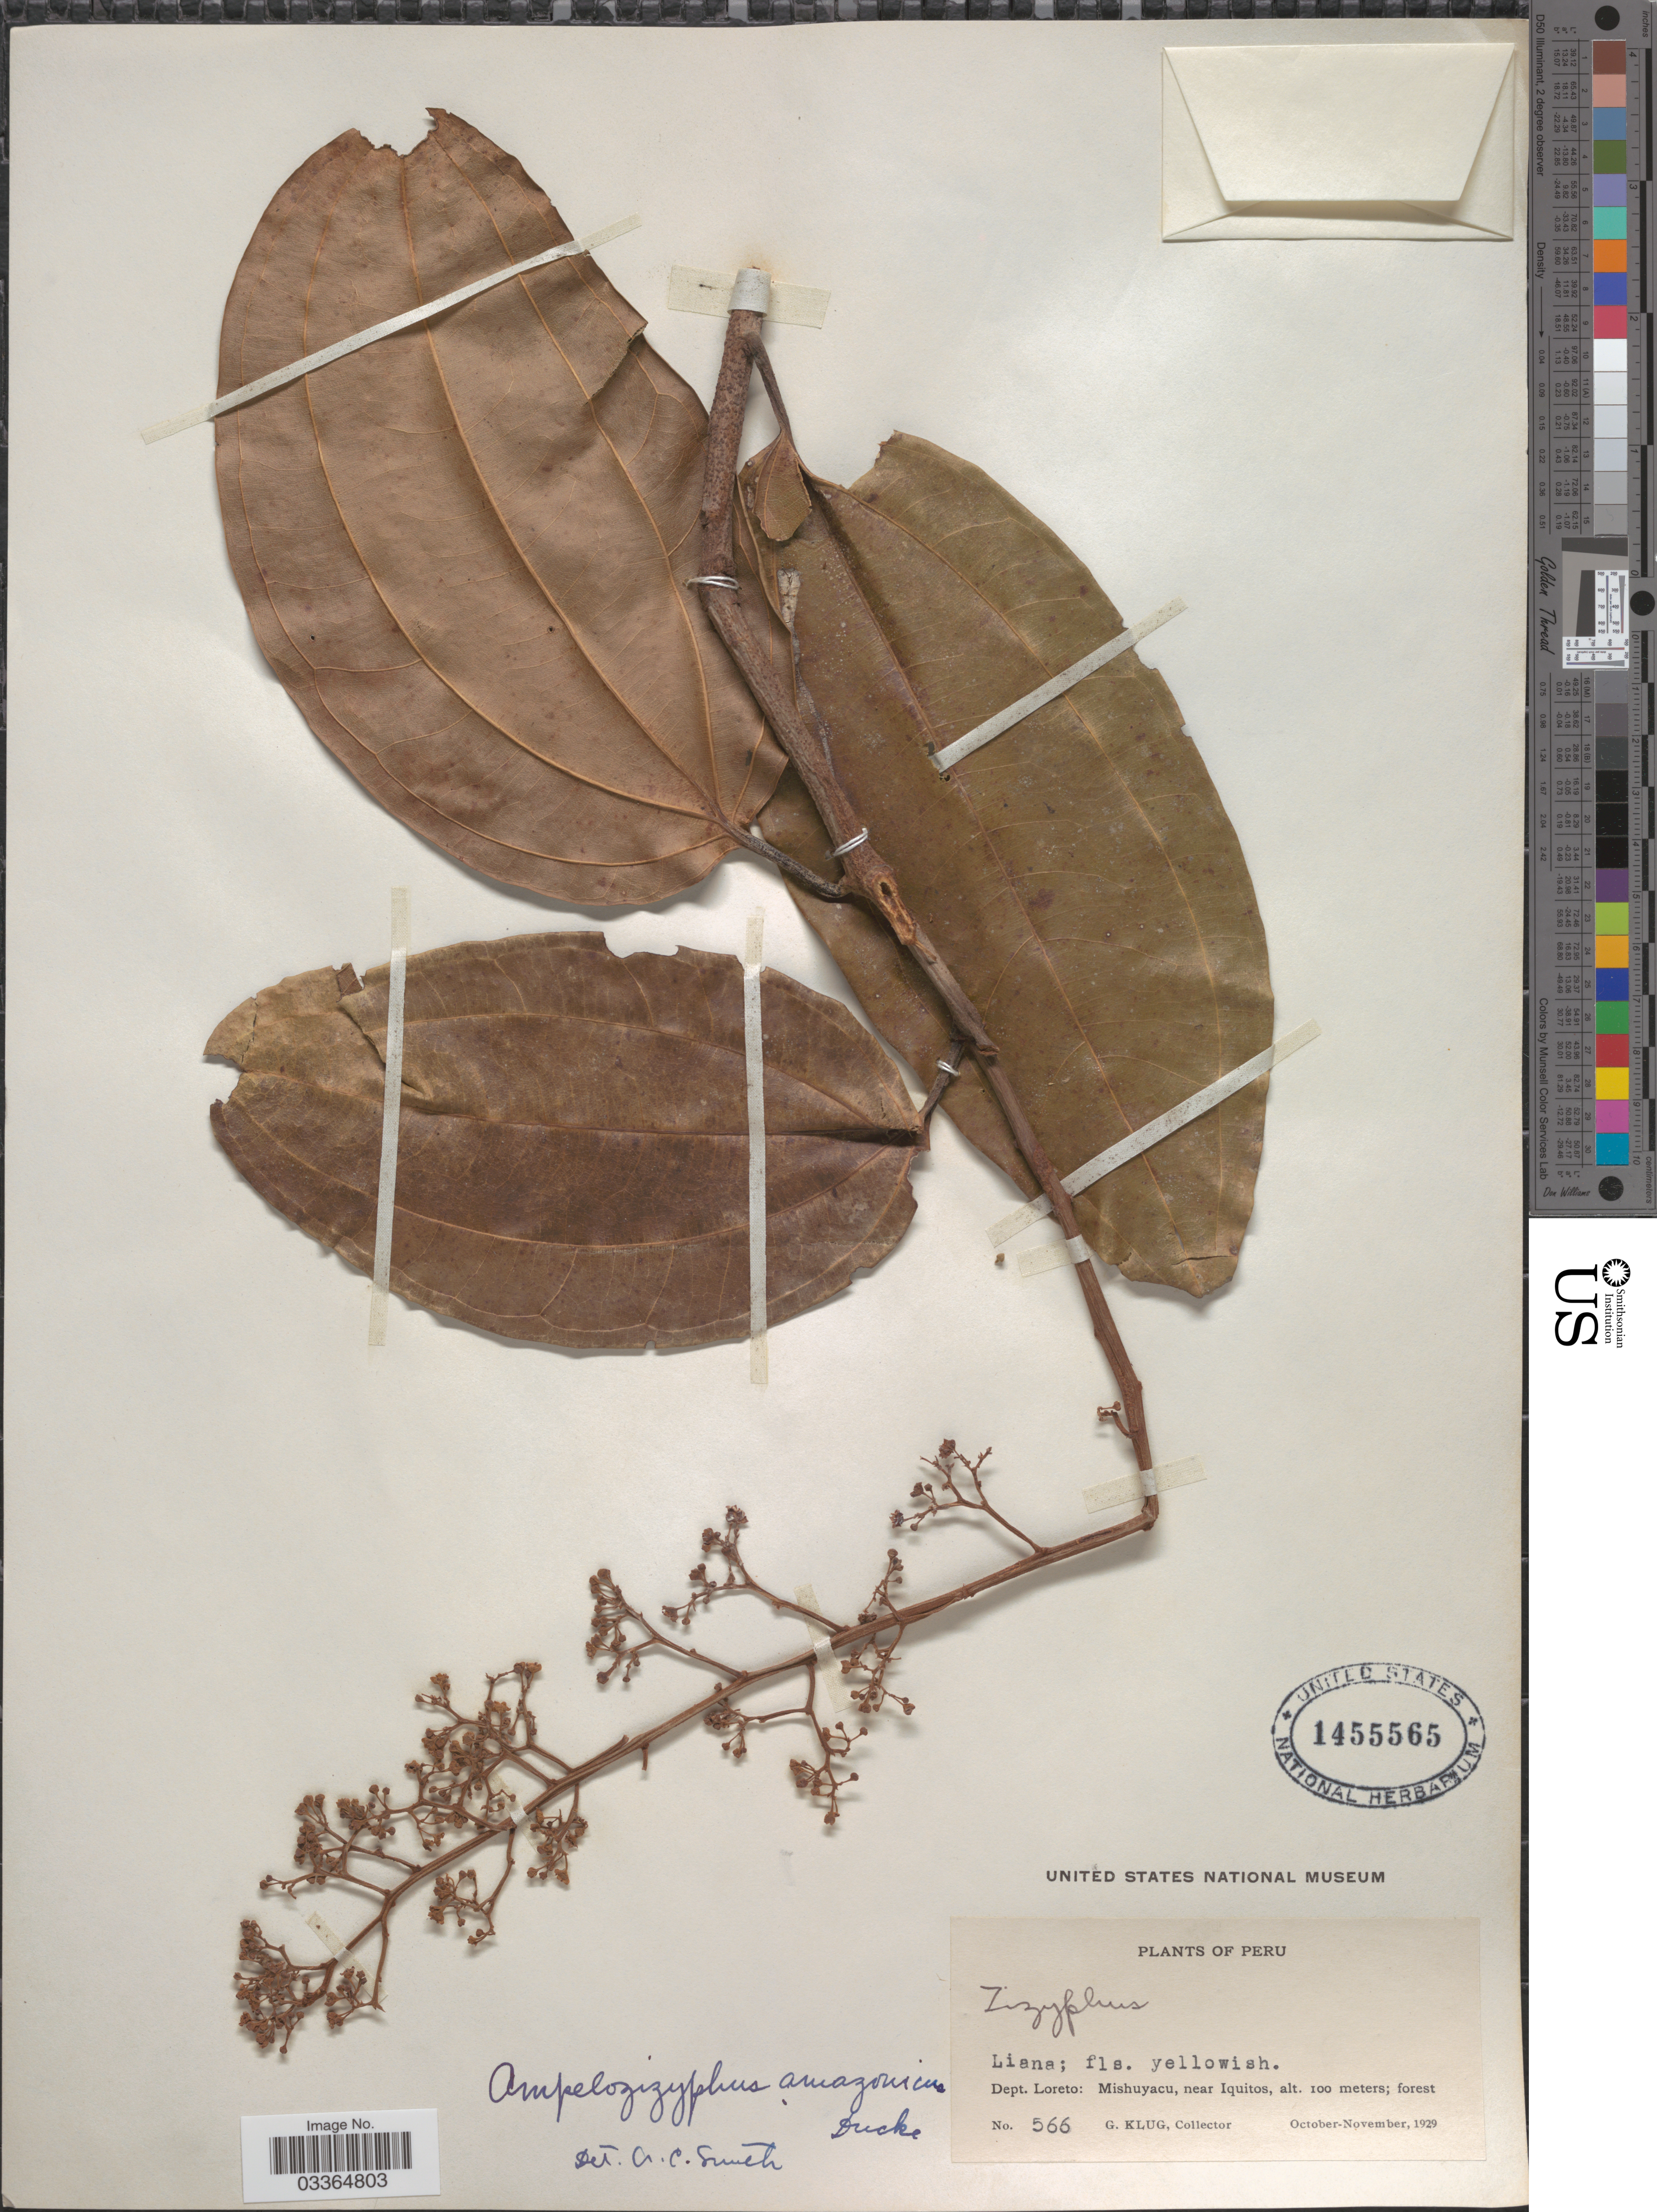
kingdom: Plantae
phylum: Tracheophyta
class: Magnoliopsida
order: Rosales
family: Rhamnaceae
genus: Ampelozizyphus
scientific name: Ampelozizyphus amazonicus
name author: Ducke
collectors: G. Klug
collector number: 566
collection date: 1929-10/1929-11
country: Peru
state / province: Loreto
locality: Dept. Loreto: Mishuyacu, near Iquitos.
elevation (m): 100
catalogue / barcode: US 1455565